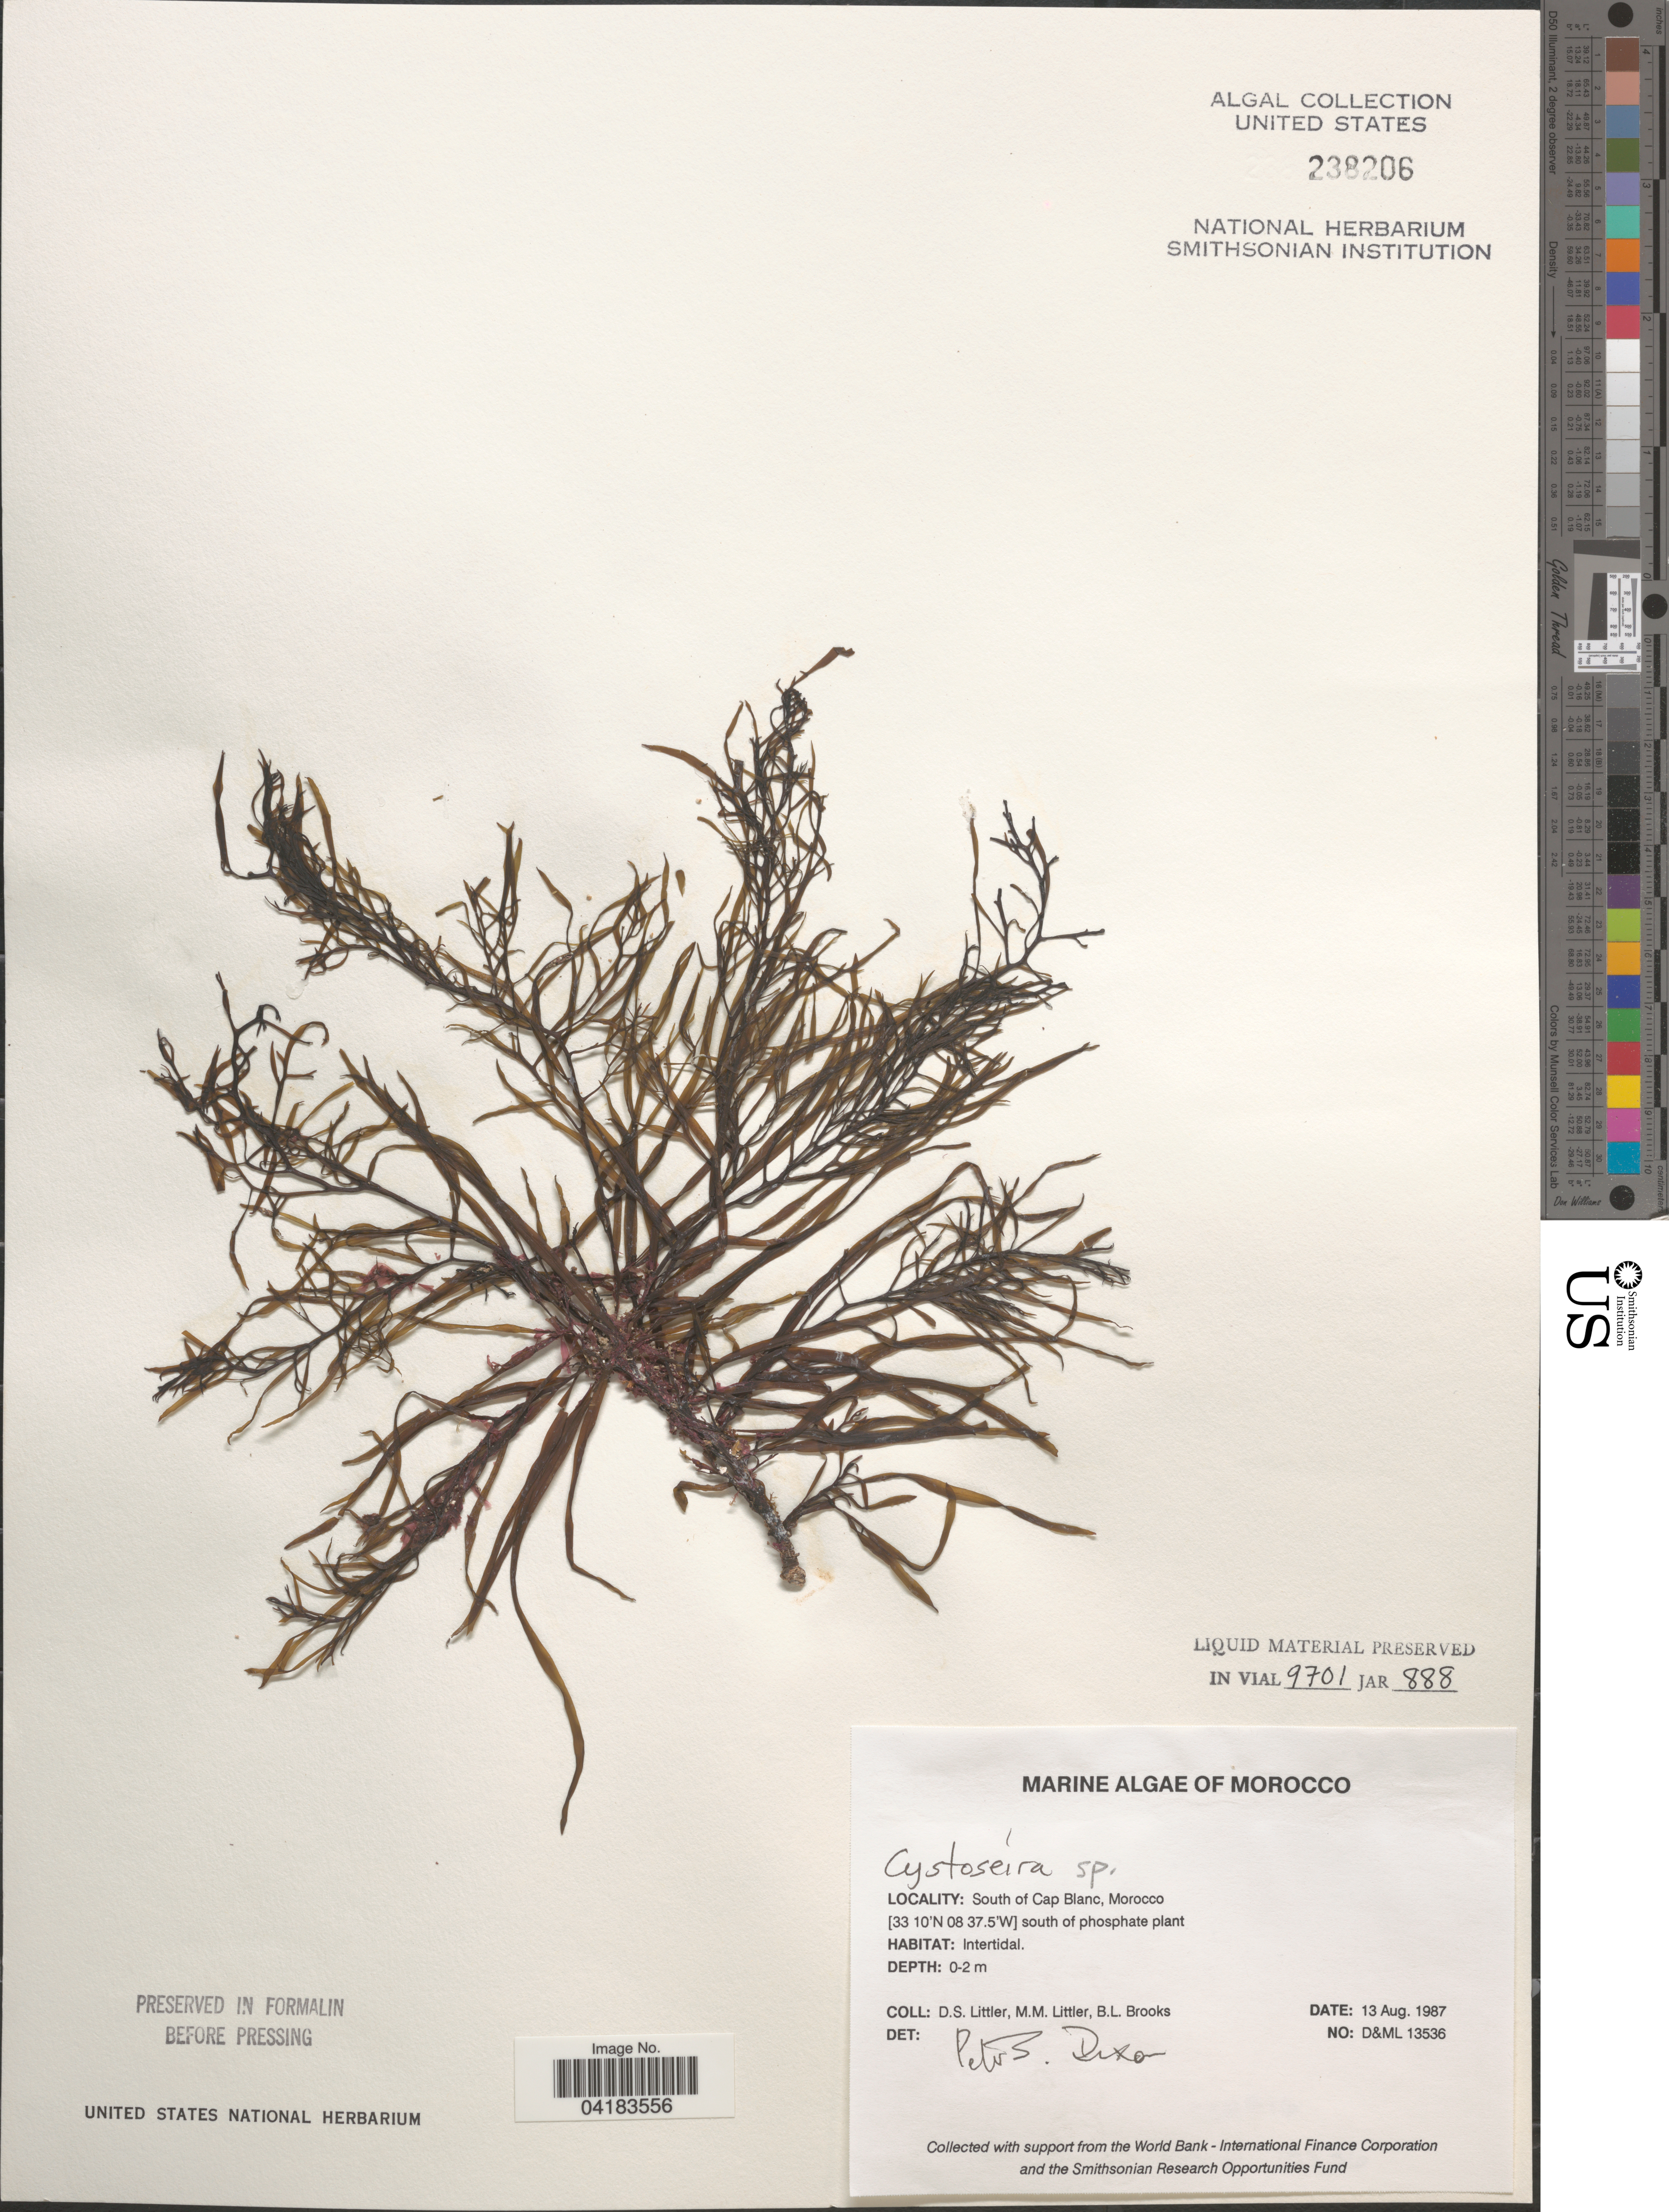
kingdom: Chromista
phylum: Ochrophyta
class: Phaeophyceae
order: Fucales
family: Sargassaceae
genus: Cystoseira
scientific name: Cystoseira sp.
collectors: D. S. Littler & B. Brooks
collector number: D&ML13536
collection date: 1987-08-13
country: Morocco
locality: South of Cap Blanc. South of phosphate plant.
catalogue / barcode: US 238206